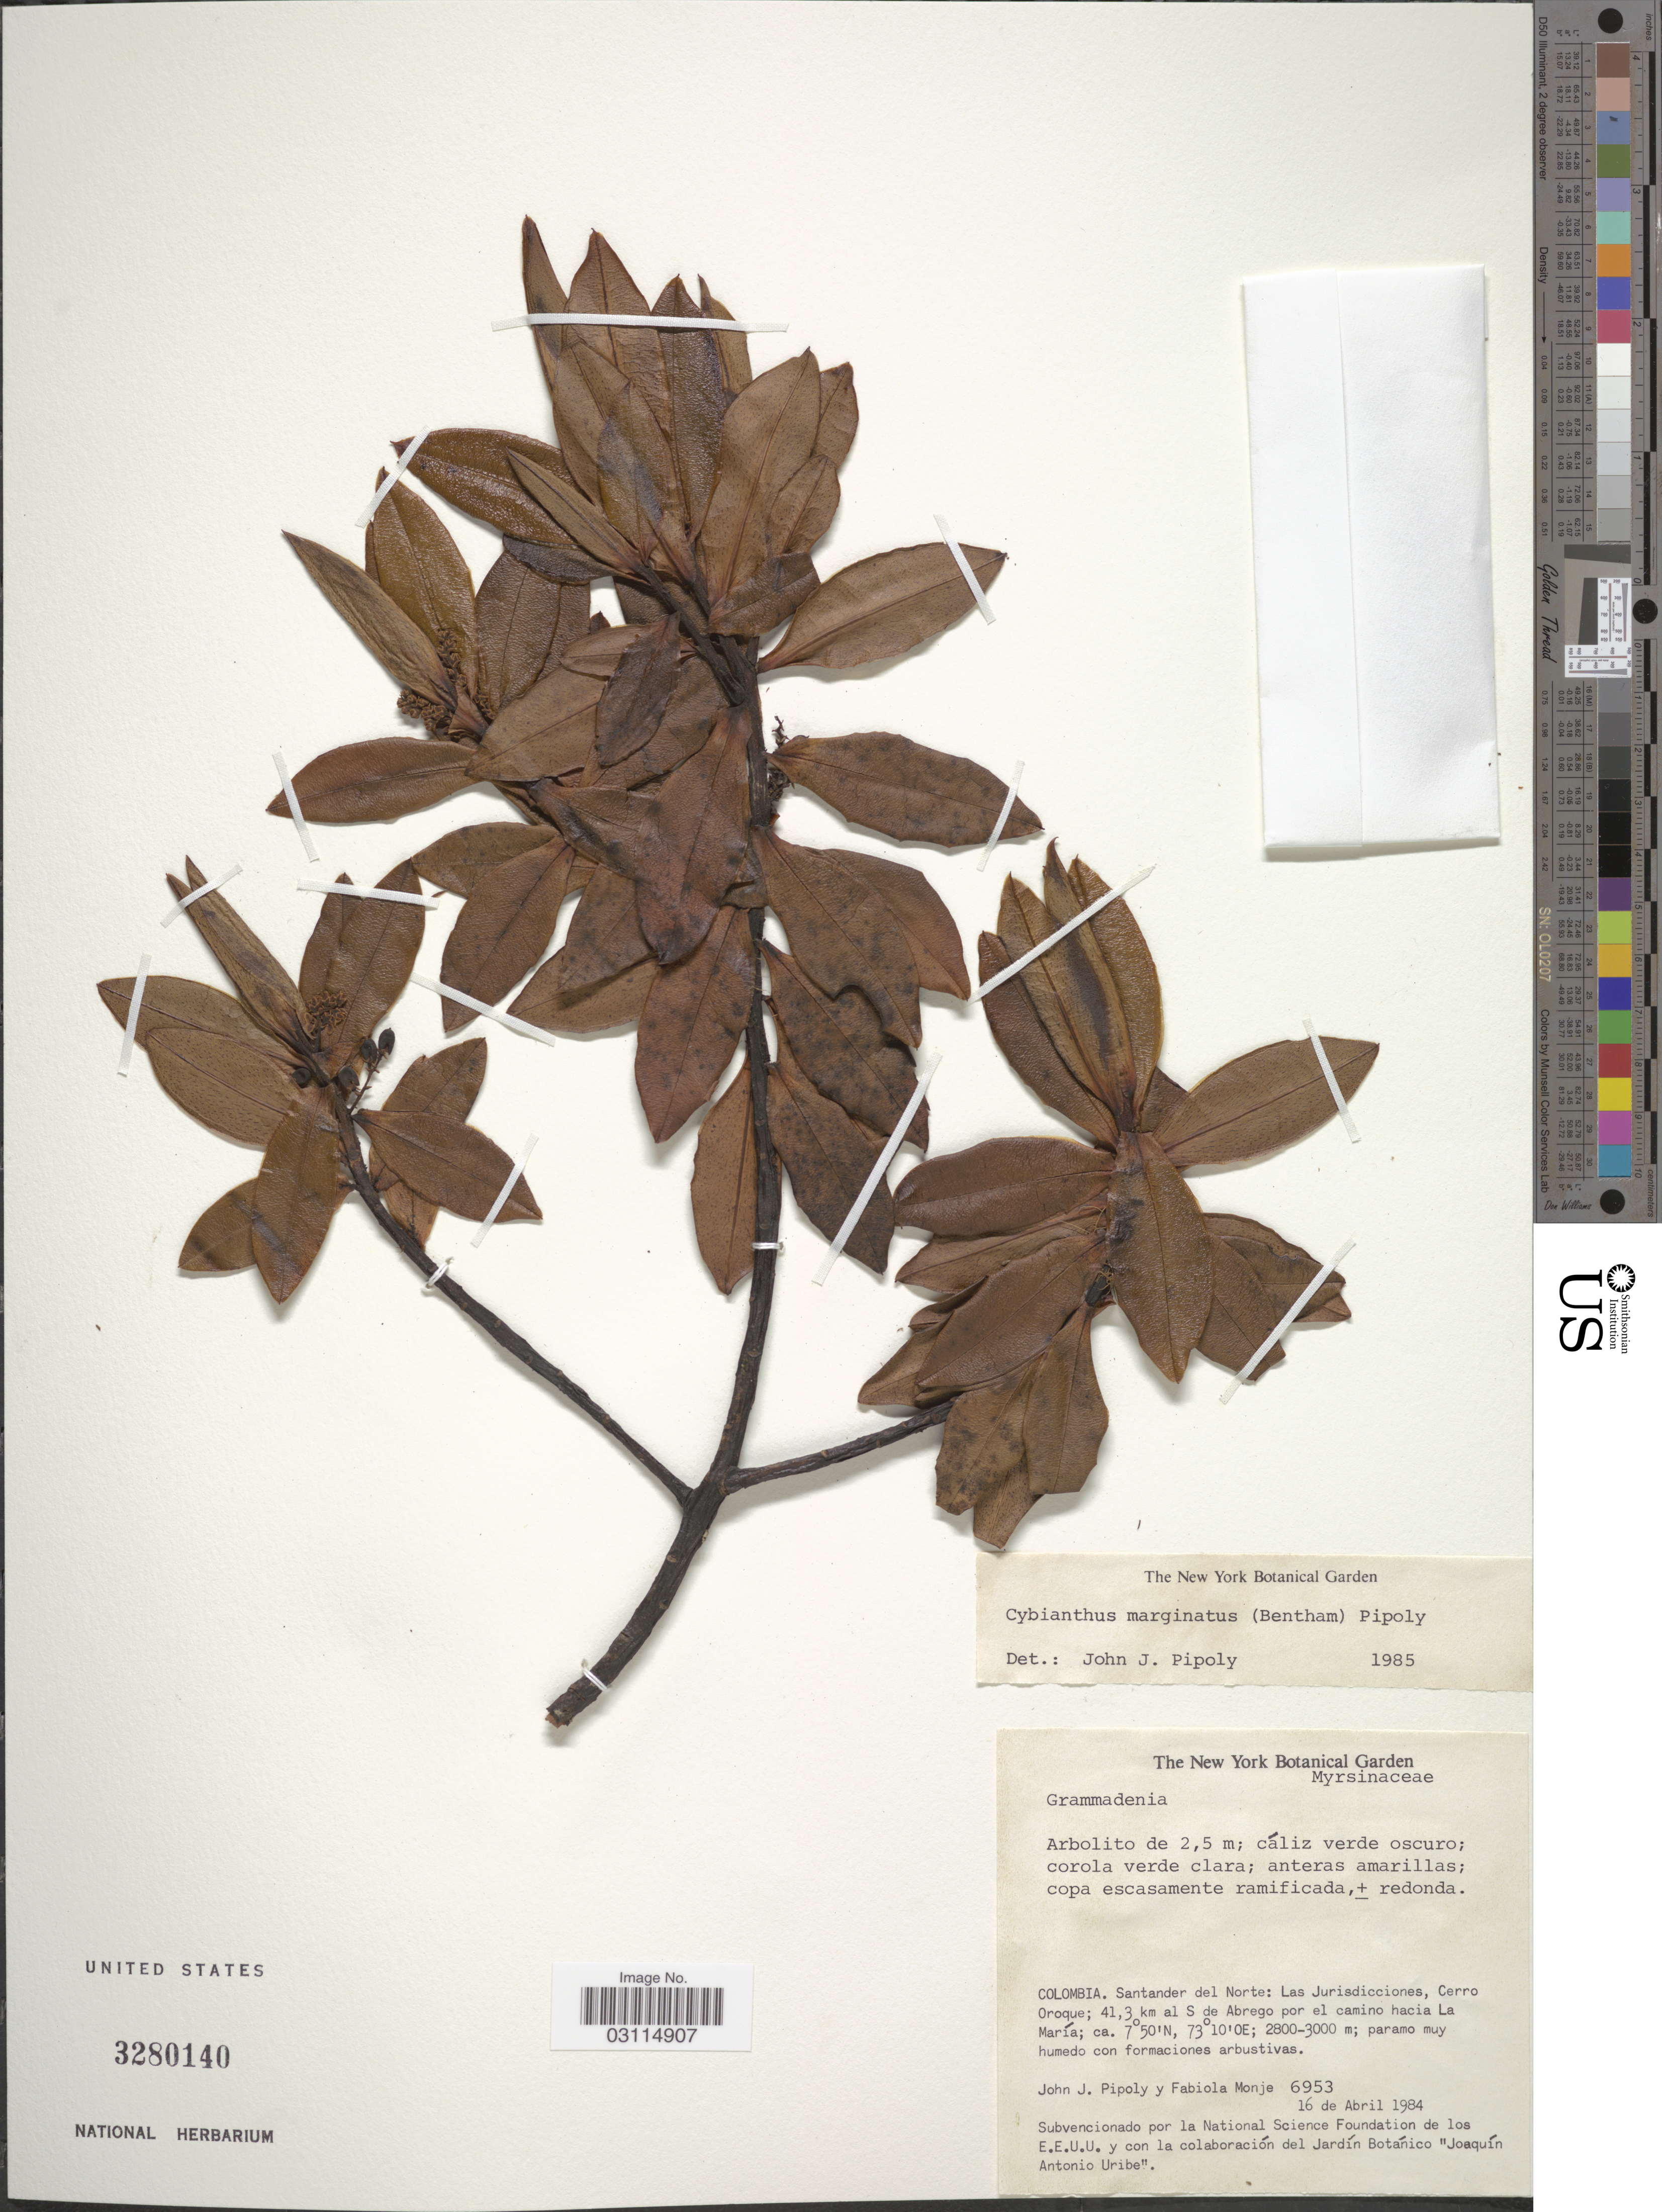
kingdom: Plantae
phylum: Tracheophyta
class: Magnoliopsida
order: Ericales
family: Primulaceae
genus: Cybianthus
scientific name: Cybianthus marginatus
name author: (Benth.) Pipoly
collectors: J. J. Pipoly & F. Monje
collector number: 6953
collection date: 1984-04-16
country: Colombia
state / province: Norte de Santander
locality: Santander del Norte: Las Juridicciones, Cerro Oroque; 41.3 km al S de Abrego por el camino hacia La María.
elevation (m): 2800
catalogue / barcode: US 3280140